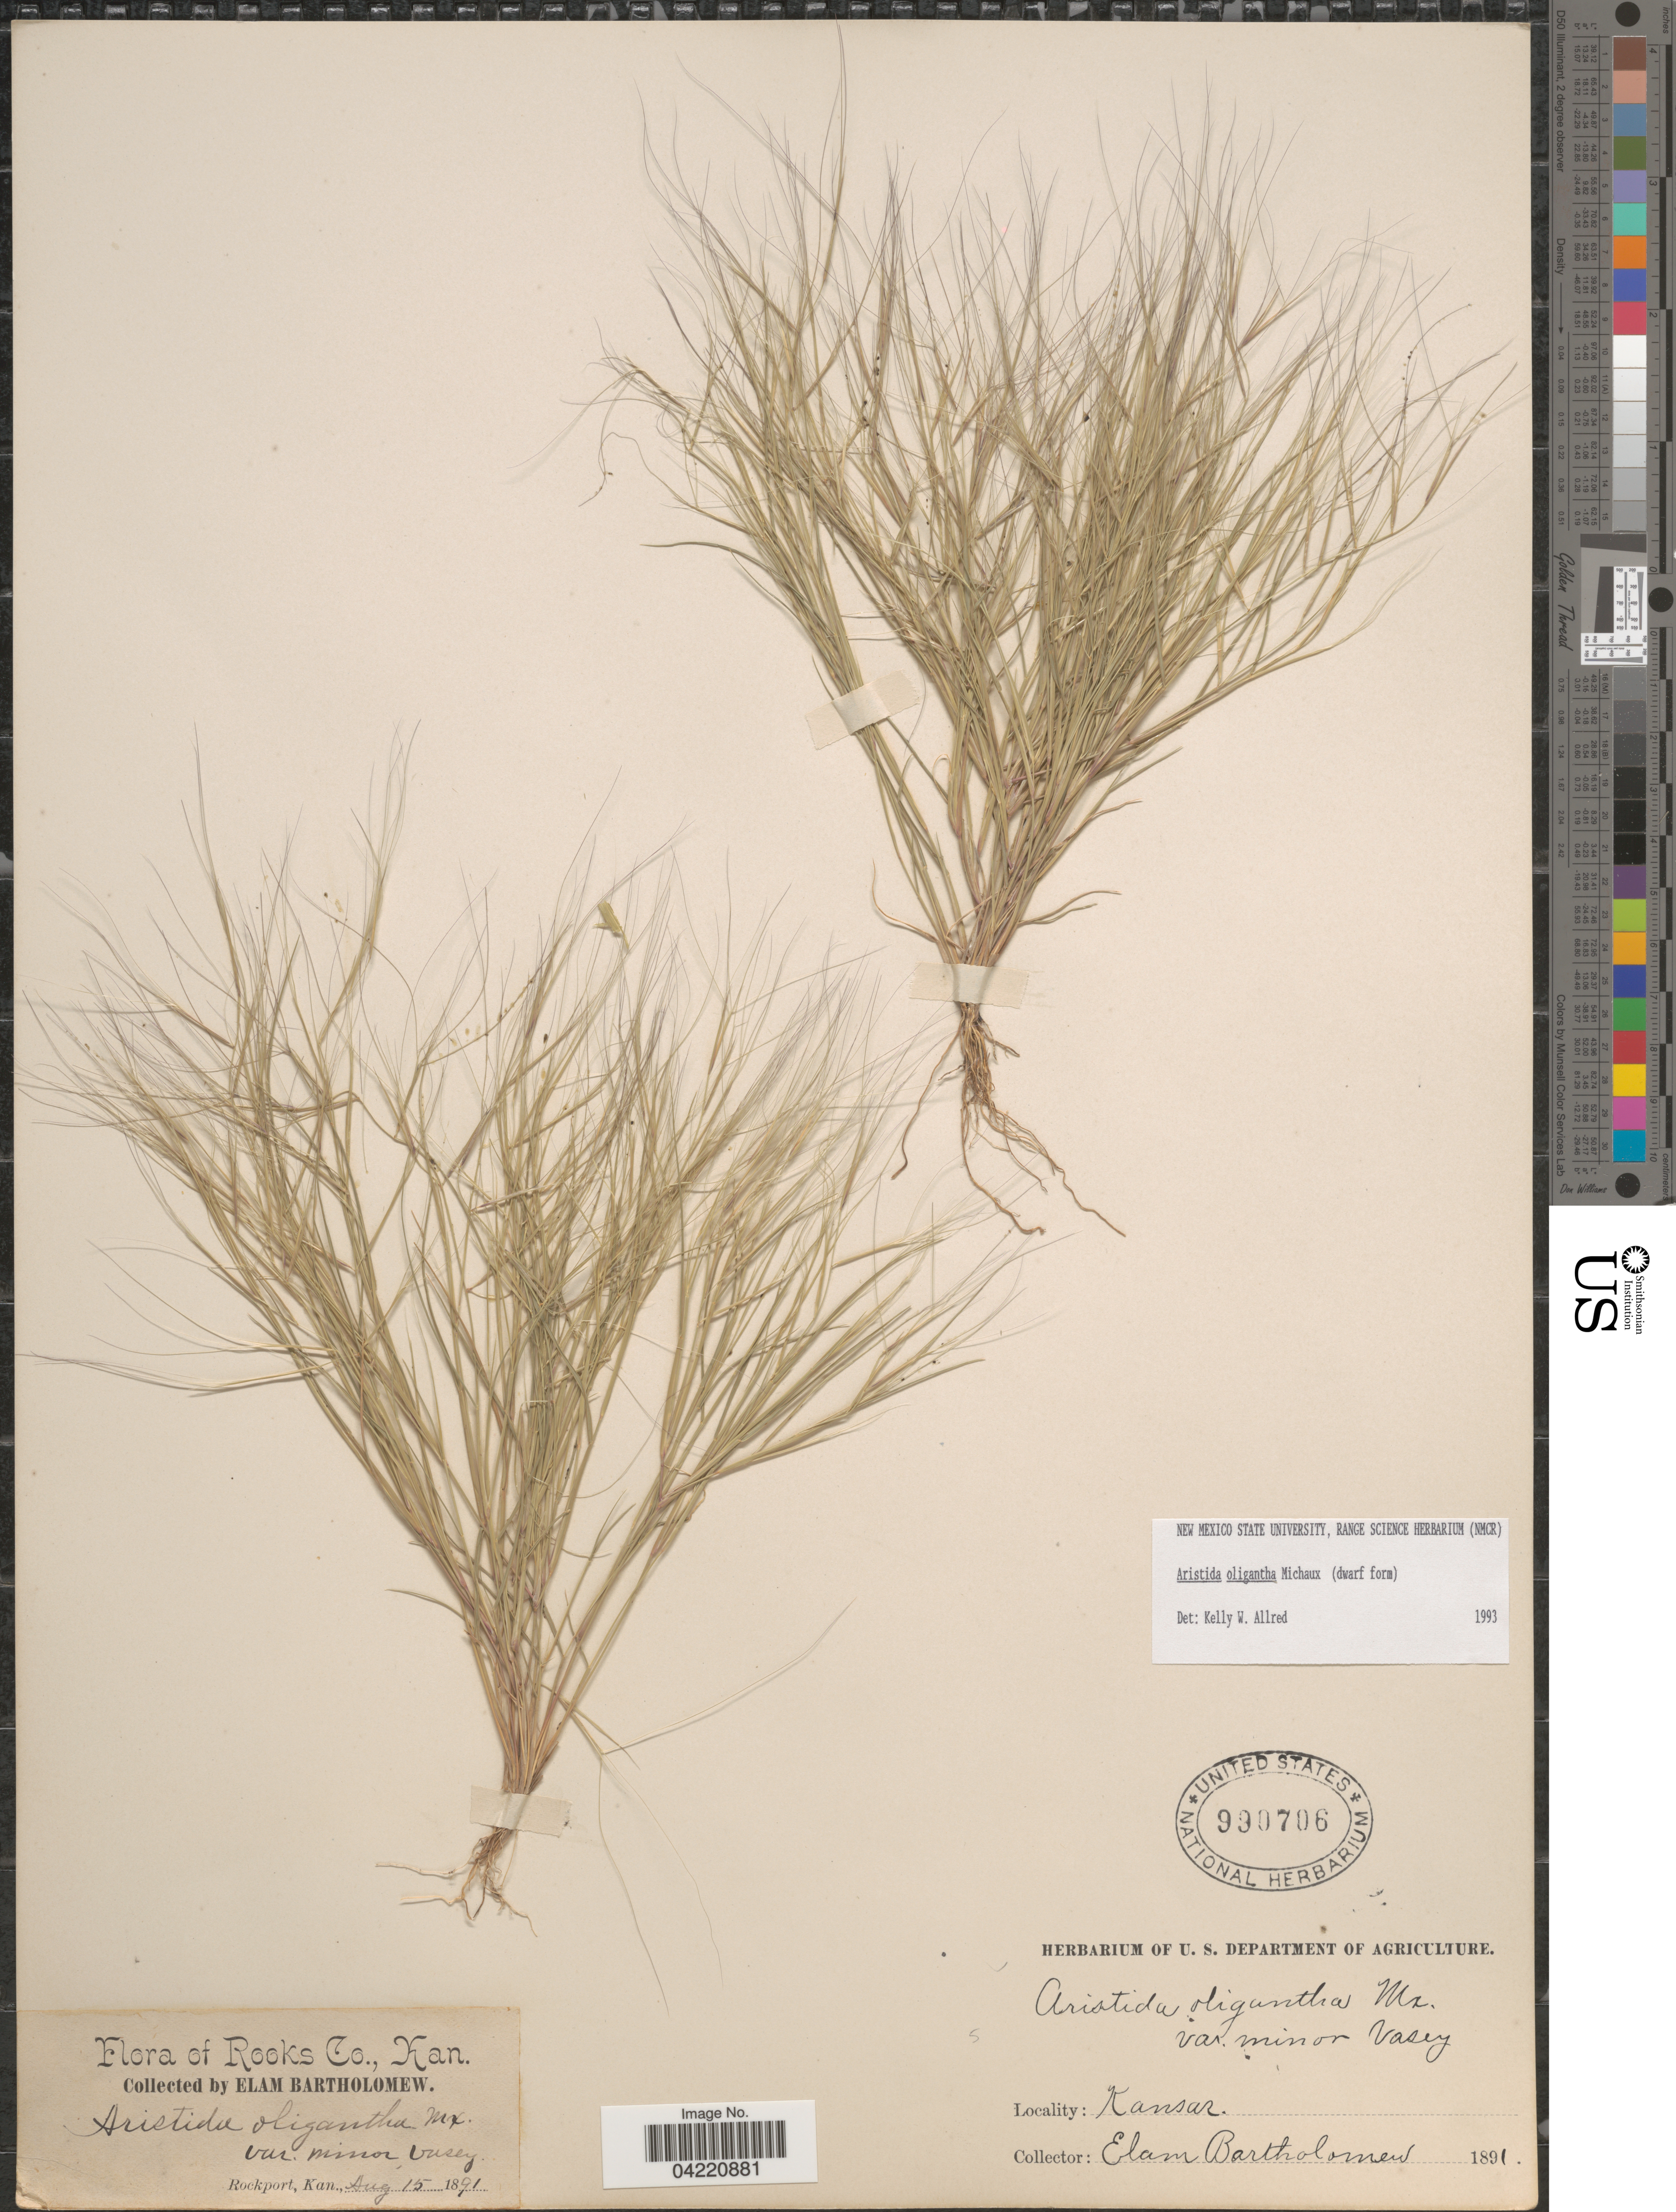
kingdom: Plantae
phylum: Tracheophyta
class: Liliopsida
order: Poales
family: Poaceae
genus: Aristida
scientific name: Aristida oligantha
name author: Michx.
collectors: E. Bartholomew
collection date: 1891-08-15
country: United States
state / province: Kansas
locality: Rockport. Rooks Co.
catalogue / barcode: US 990706